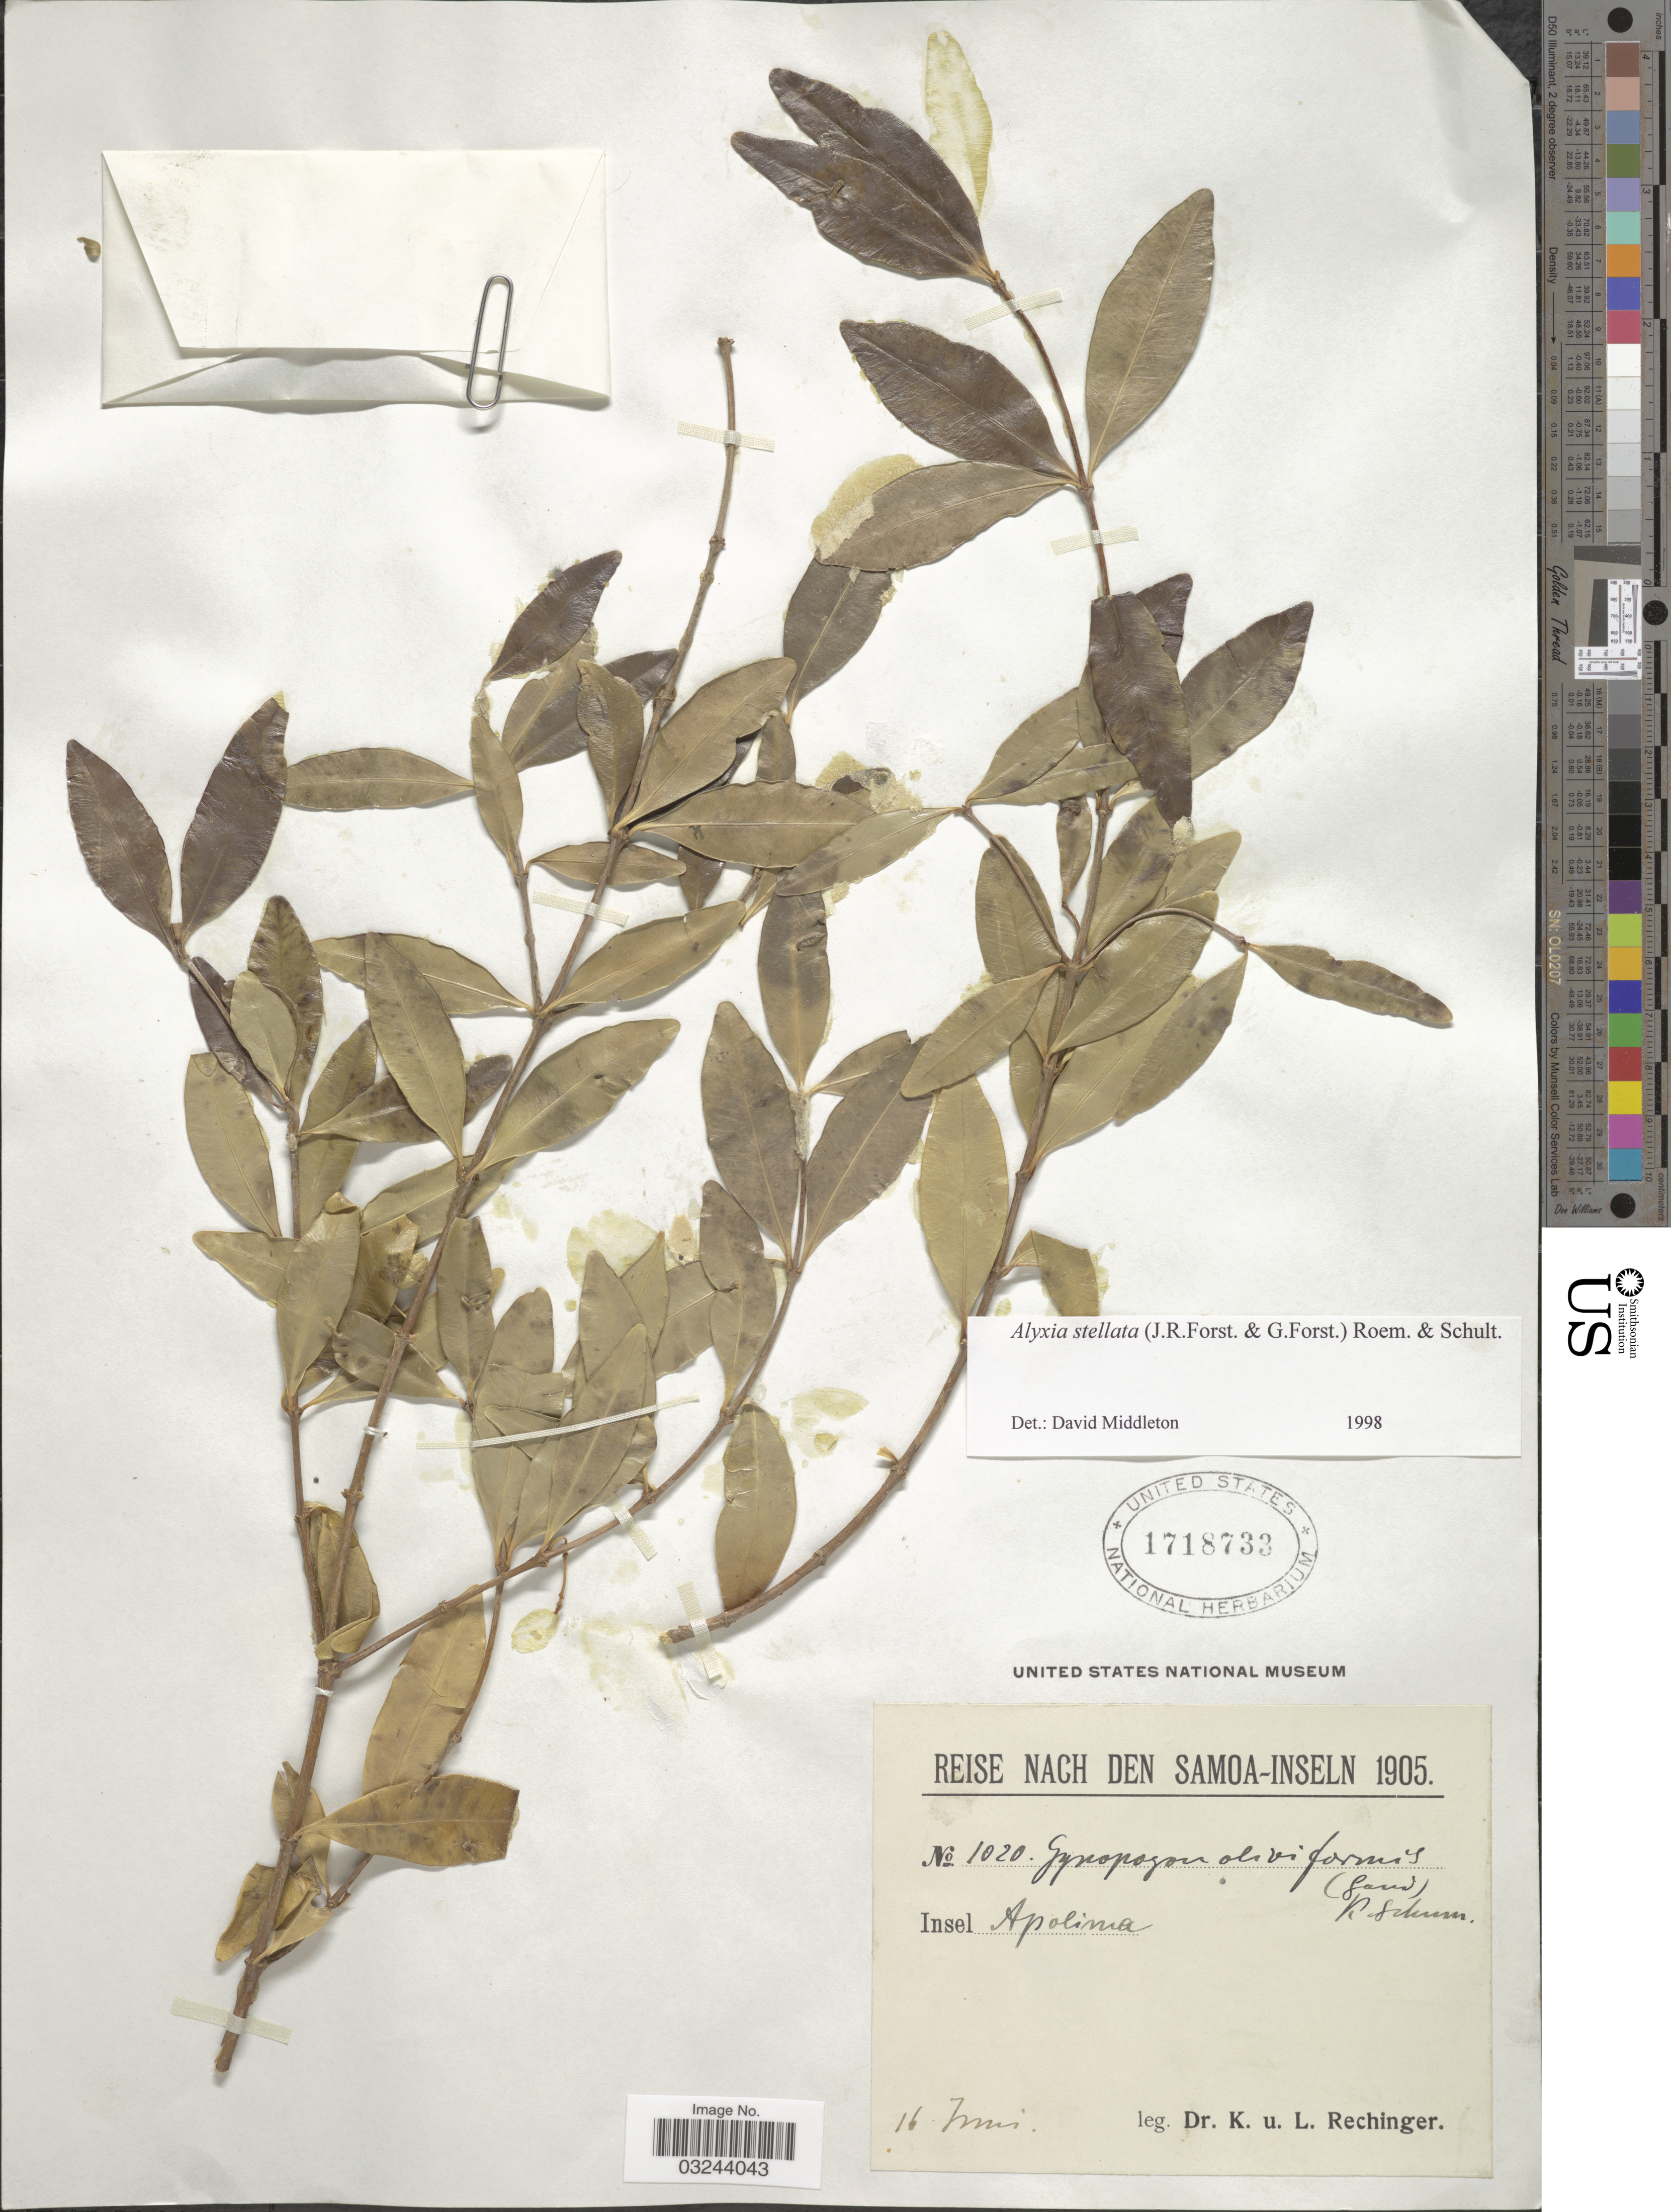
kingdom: Plantae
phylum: Tracheophyta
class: Magnoliopsida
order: Gentianales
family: Apocynaceae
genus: Alyxia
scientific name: Alyxia stellata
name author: (J.R. Forst. & G. Forst.) Roem. & Schult.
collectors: K. Rechinger & L. Rechinger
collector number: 1020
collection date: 1905-05-16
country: Samoa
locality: Reise Nach Den Samoa-Inseln, Insel Apolima.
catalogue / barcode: US 1718733